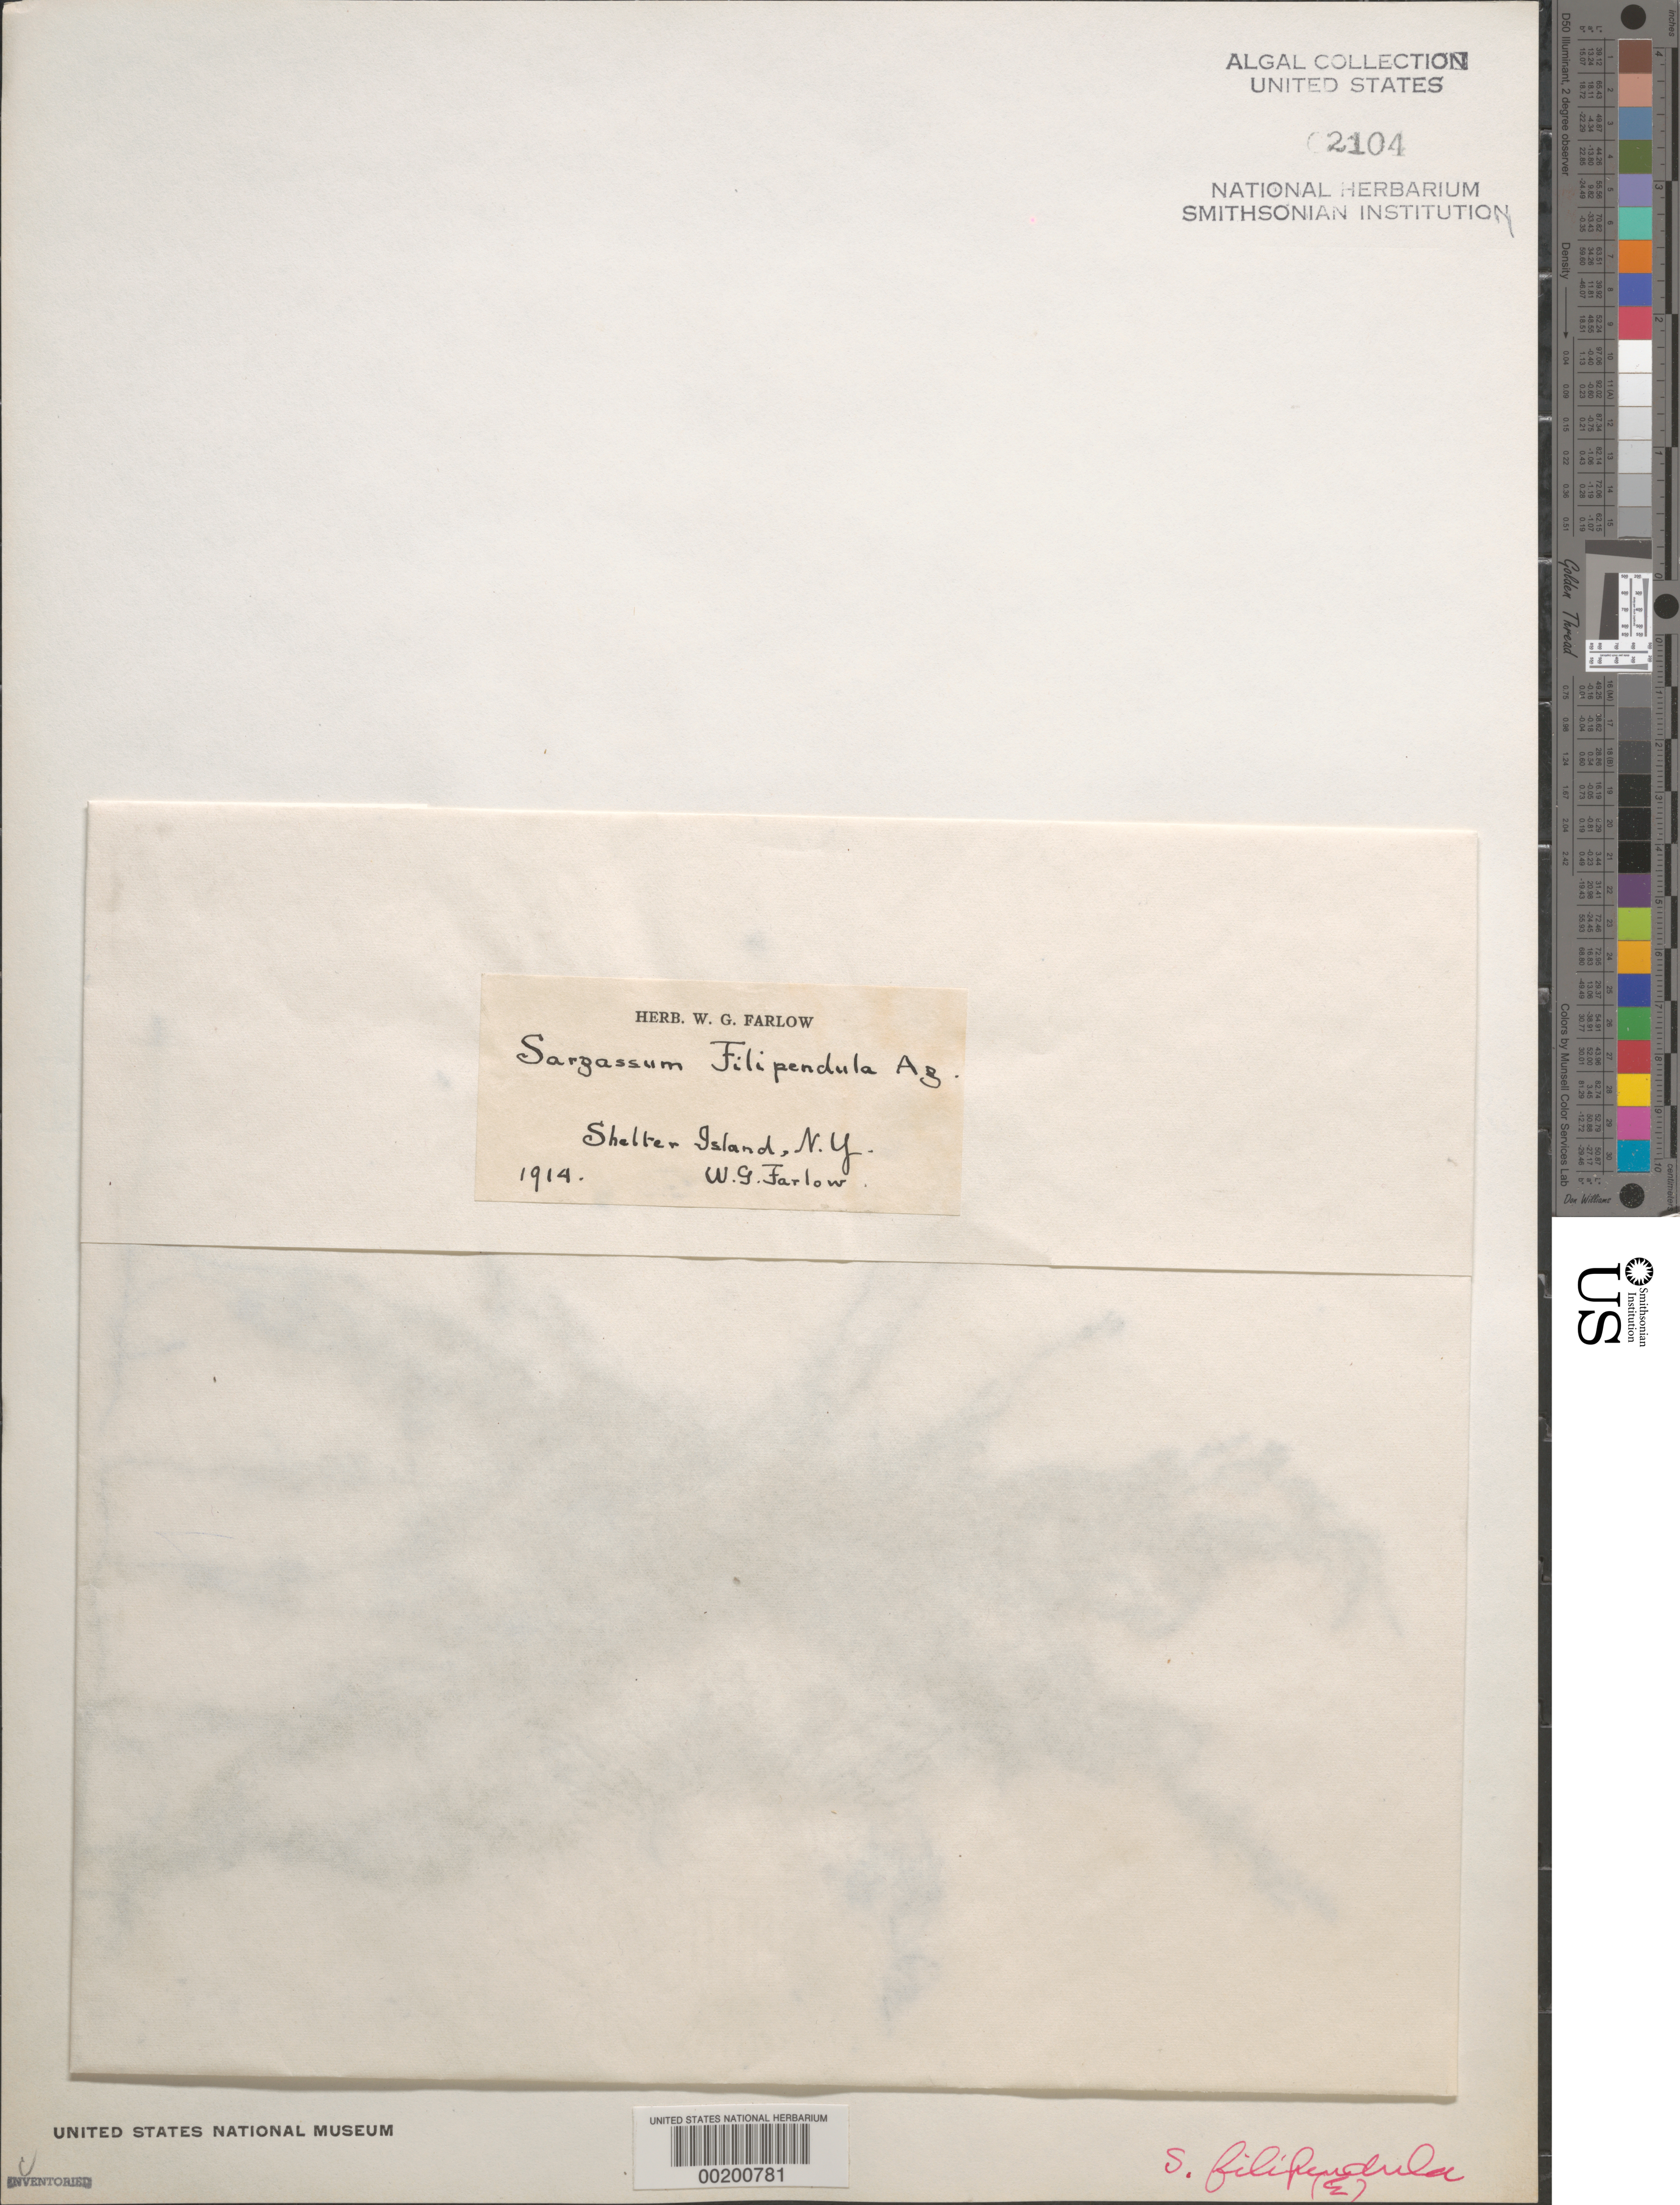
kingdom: Chromista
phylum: Ochrophyta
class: Phaeophyceae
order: Fucales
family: Sargassaceae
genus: Sargassum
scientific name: Sargassum filipendula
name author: C. Agardh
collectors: W. G. Farlow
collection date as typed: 1914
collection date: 1914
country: United States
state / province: New York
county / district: Suffolk County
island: Shelter Island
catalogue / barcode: US 2104